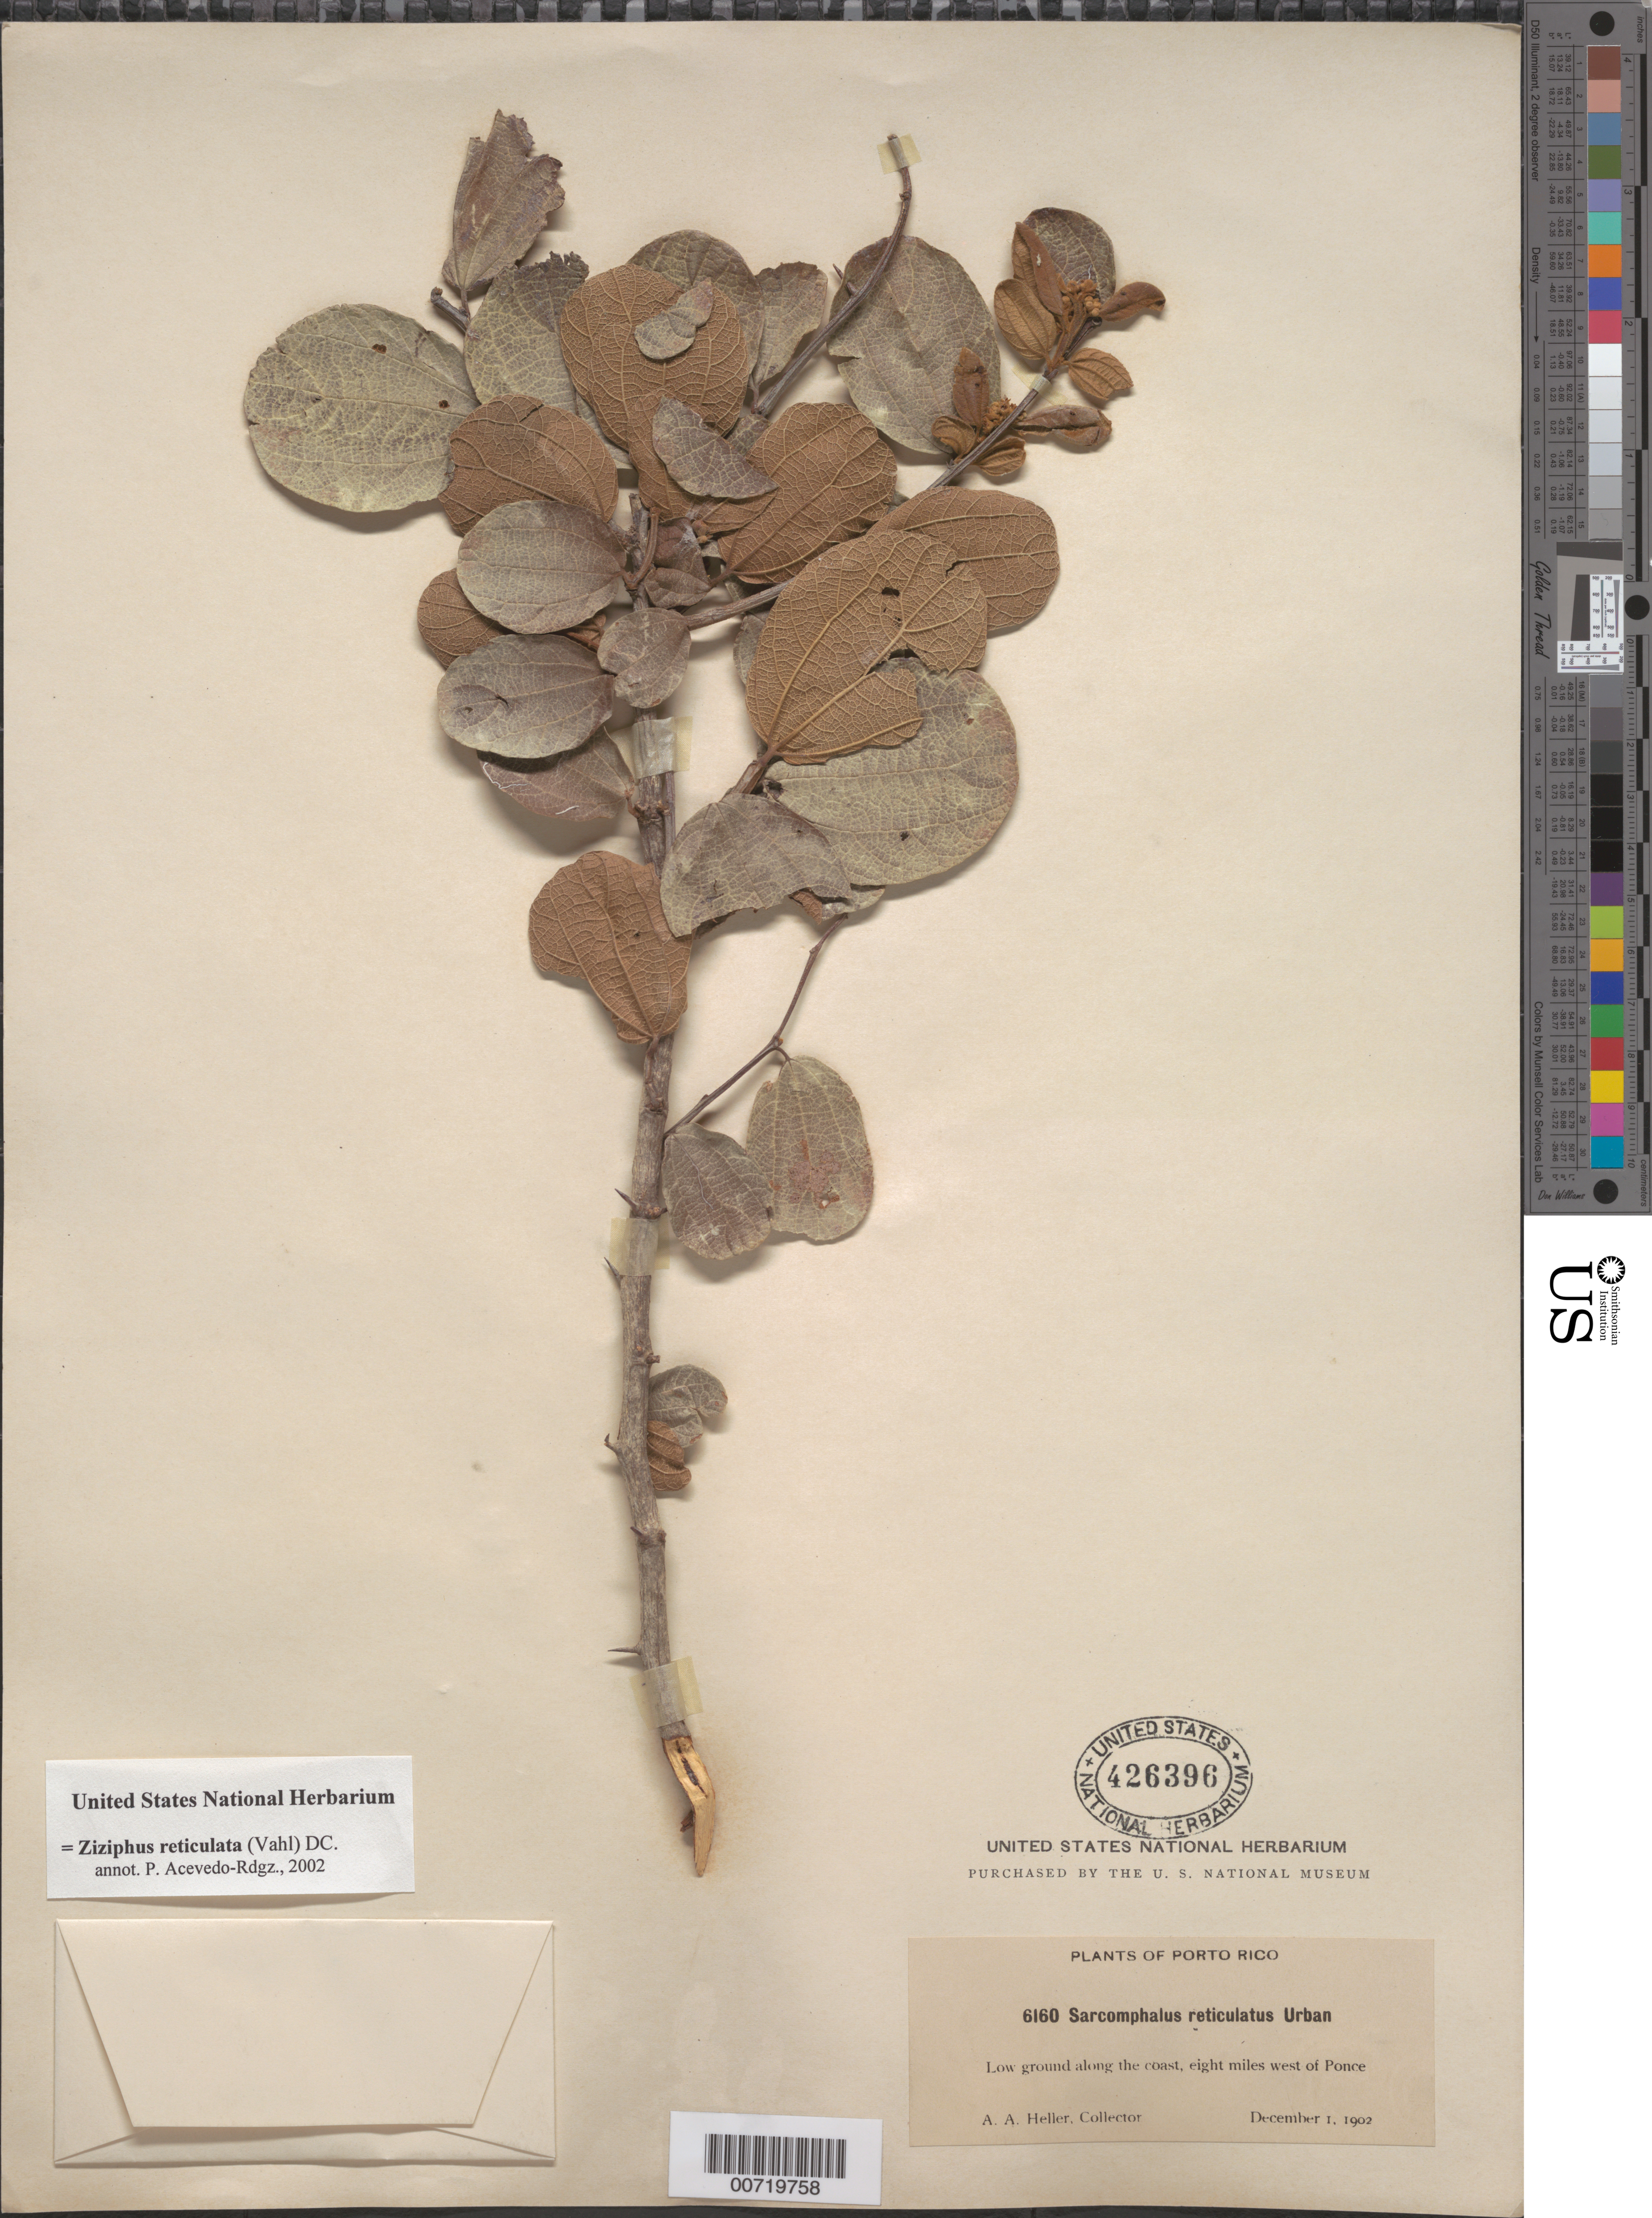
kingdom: Plantae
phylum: Tracheophyta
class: Magnoliopsida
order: Rosales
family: Rhamnaceae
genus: Sarcomphalus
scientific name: Sarcomphalus reticulatus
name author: (Vahl) Urb.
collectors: A. A. Heller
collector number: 6160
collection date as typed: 01 Dec 1902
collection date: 1902-12-01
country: Puerto Rico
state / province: Ponce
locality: Ponce, 8 mi W of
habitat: Low ground along the coast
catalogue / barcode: US 426396